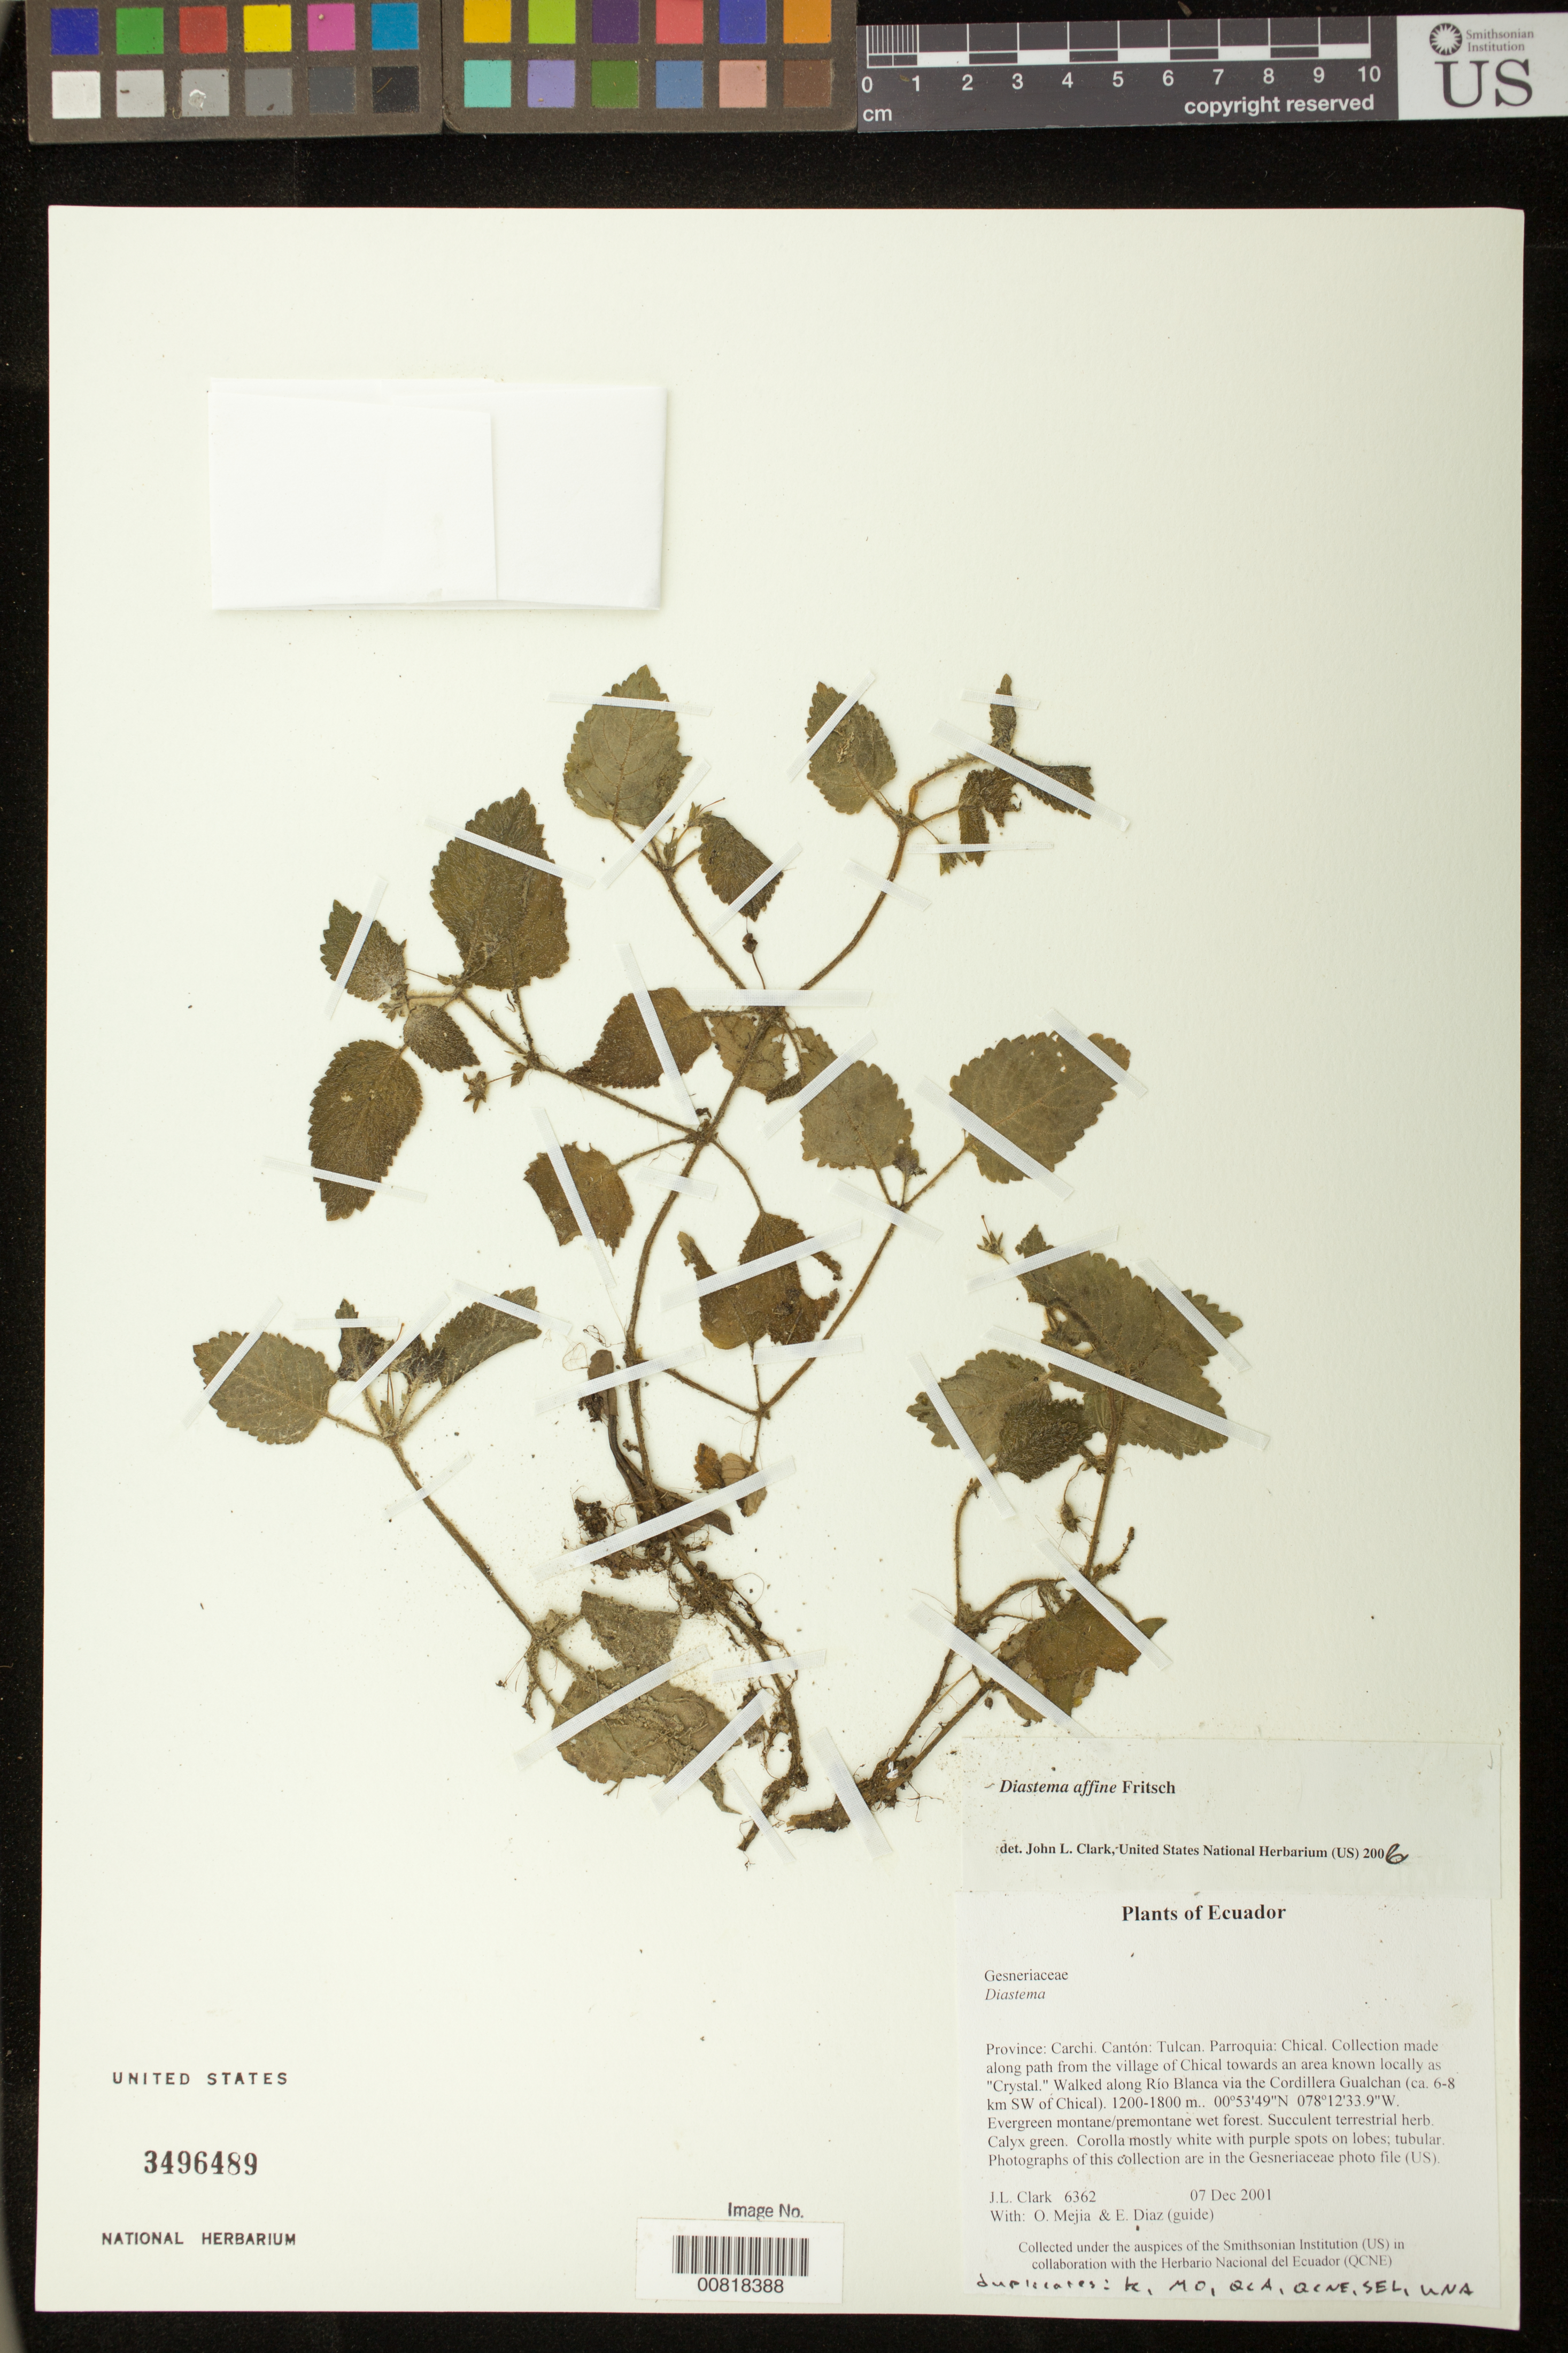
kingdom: Plantae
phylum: Tracheophyta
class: Magnoliopsida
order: Lamiales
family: Gesneriaceae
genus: Diastema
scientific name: Diastema affine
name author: Fritsch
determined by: Clark, J. L., (SEL), The Marie Selby Botanical Garden (UNITED STATES)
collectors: J. L. Clark, O. Mejia & E. Diaz (guide)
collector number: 6362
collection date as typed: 07 Dec 2001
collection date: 2001-12-07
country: Ecuador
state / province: Carchi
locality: Tulcan. Parroquia: Chical. Collection made along path from the village of Chical towards an area known locally as "Crystal." Walked along Río Blanca via the Cordillera Gualchan (ca. 6-8 km SW of Chical).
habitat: Evergreen montane/premontane wet forest.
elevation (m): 1200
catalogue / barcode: US 3496489